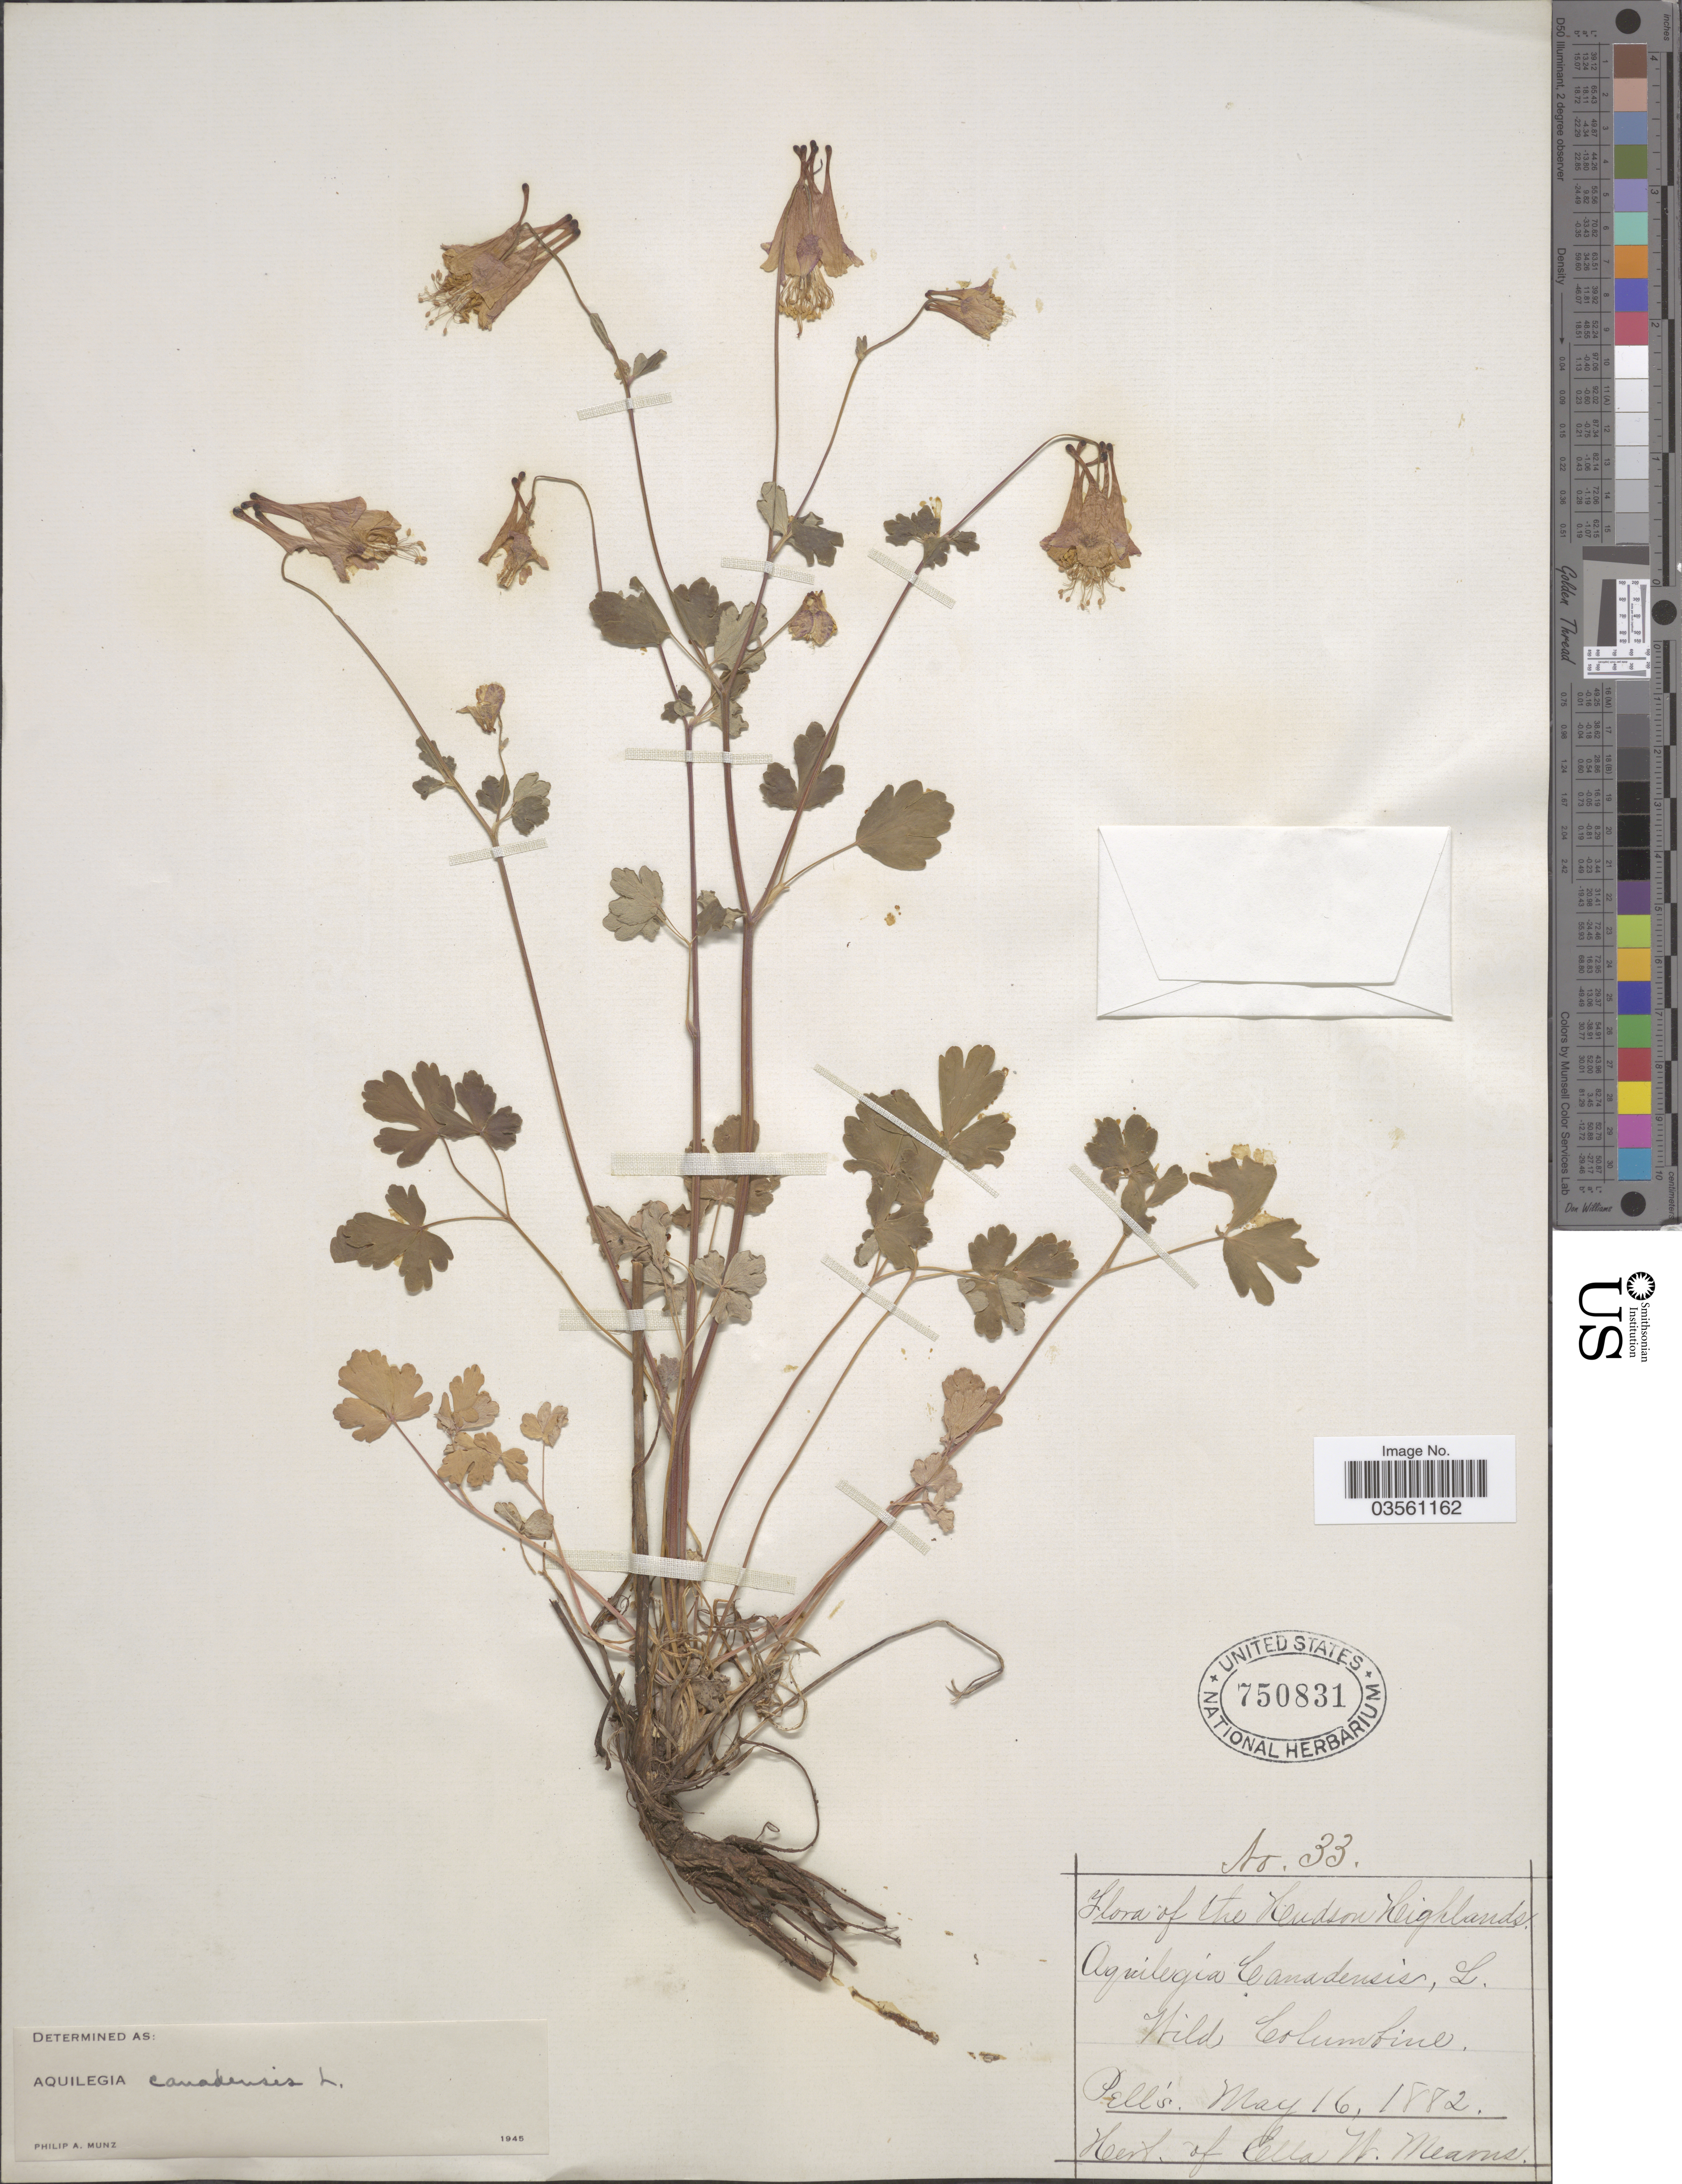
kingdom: Plantae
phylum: Tracheophyta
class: Magnoliopsida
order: Ranunculales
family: Ranunculaceae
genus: Aquilegia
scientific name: Aquilegia canadensis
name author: L.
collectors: ex herb. Ella W. Mearns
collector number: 33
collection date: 1882-05-16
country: United States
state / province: New York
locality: The Hudson Highlands. Pell's.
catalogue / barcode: US 750831